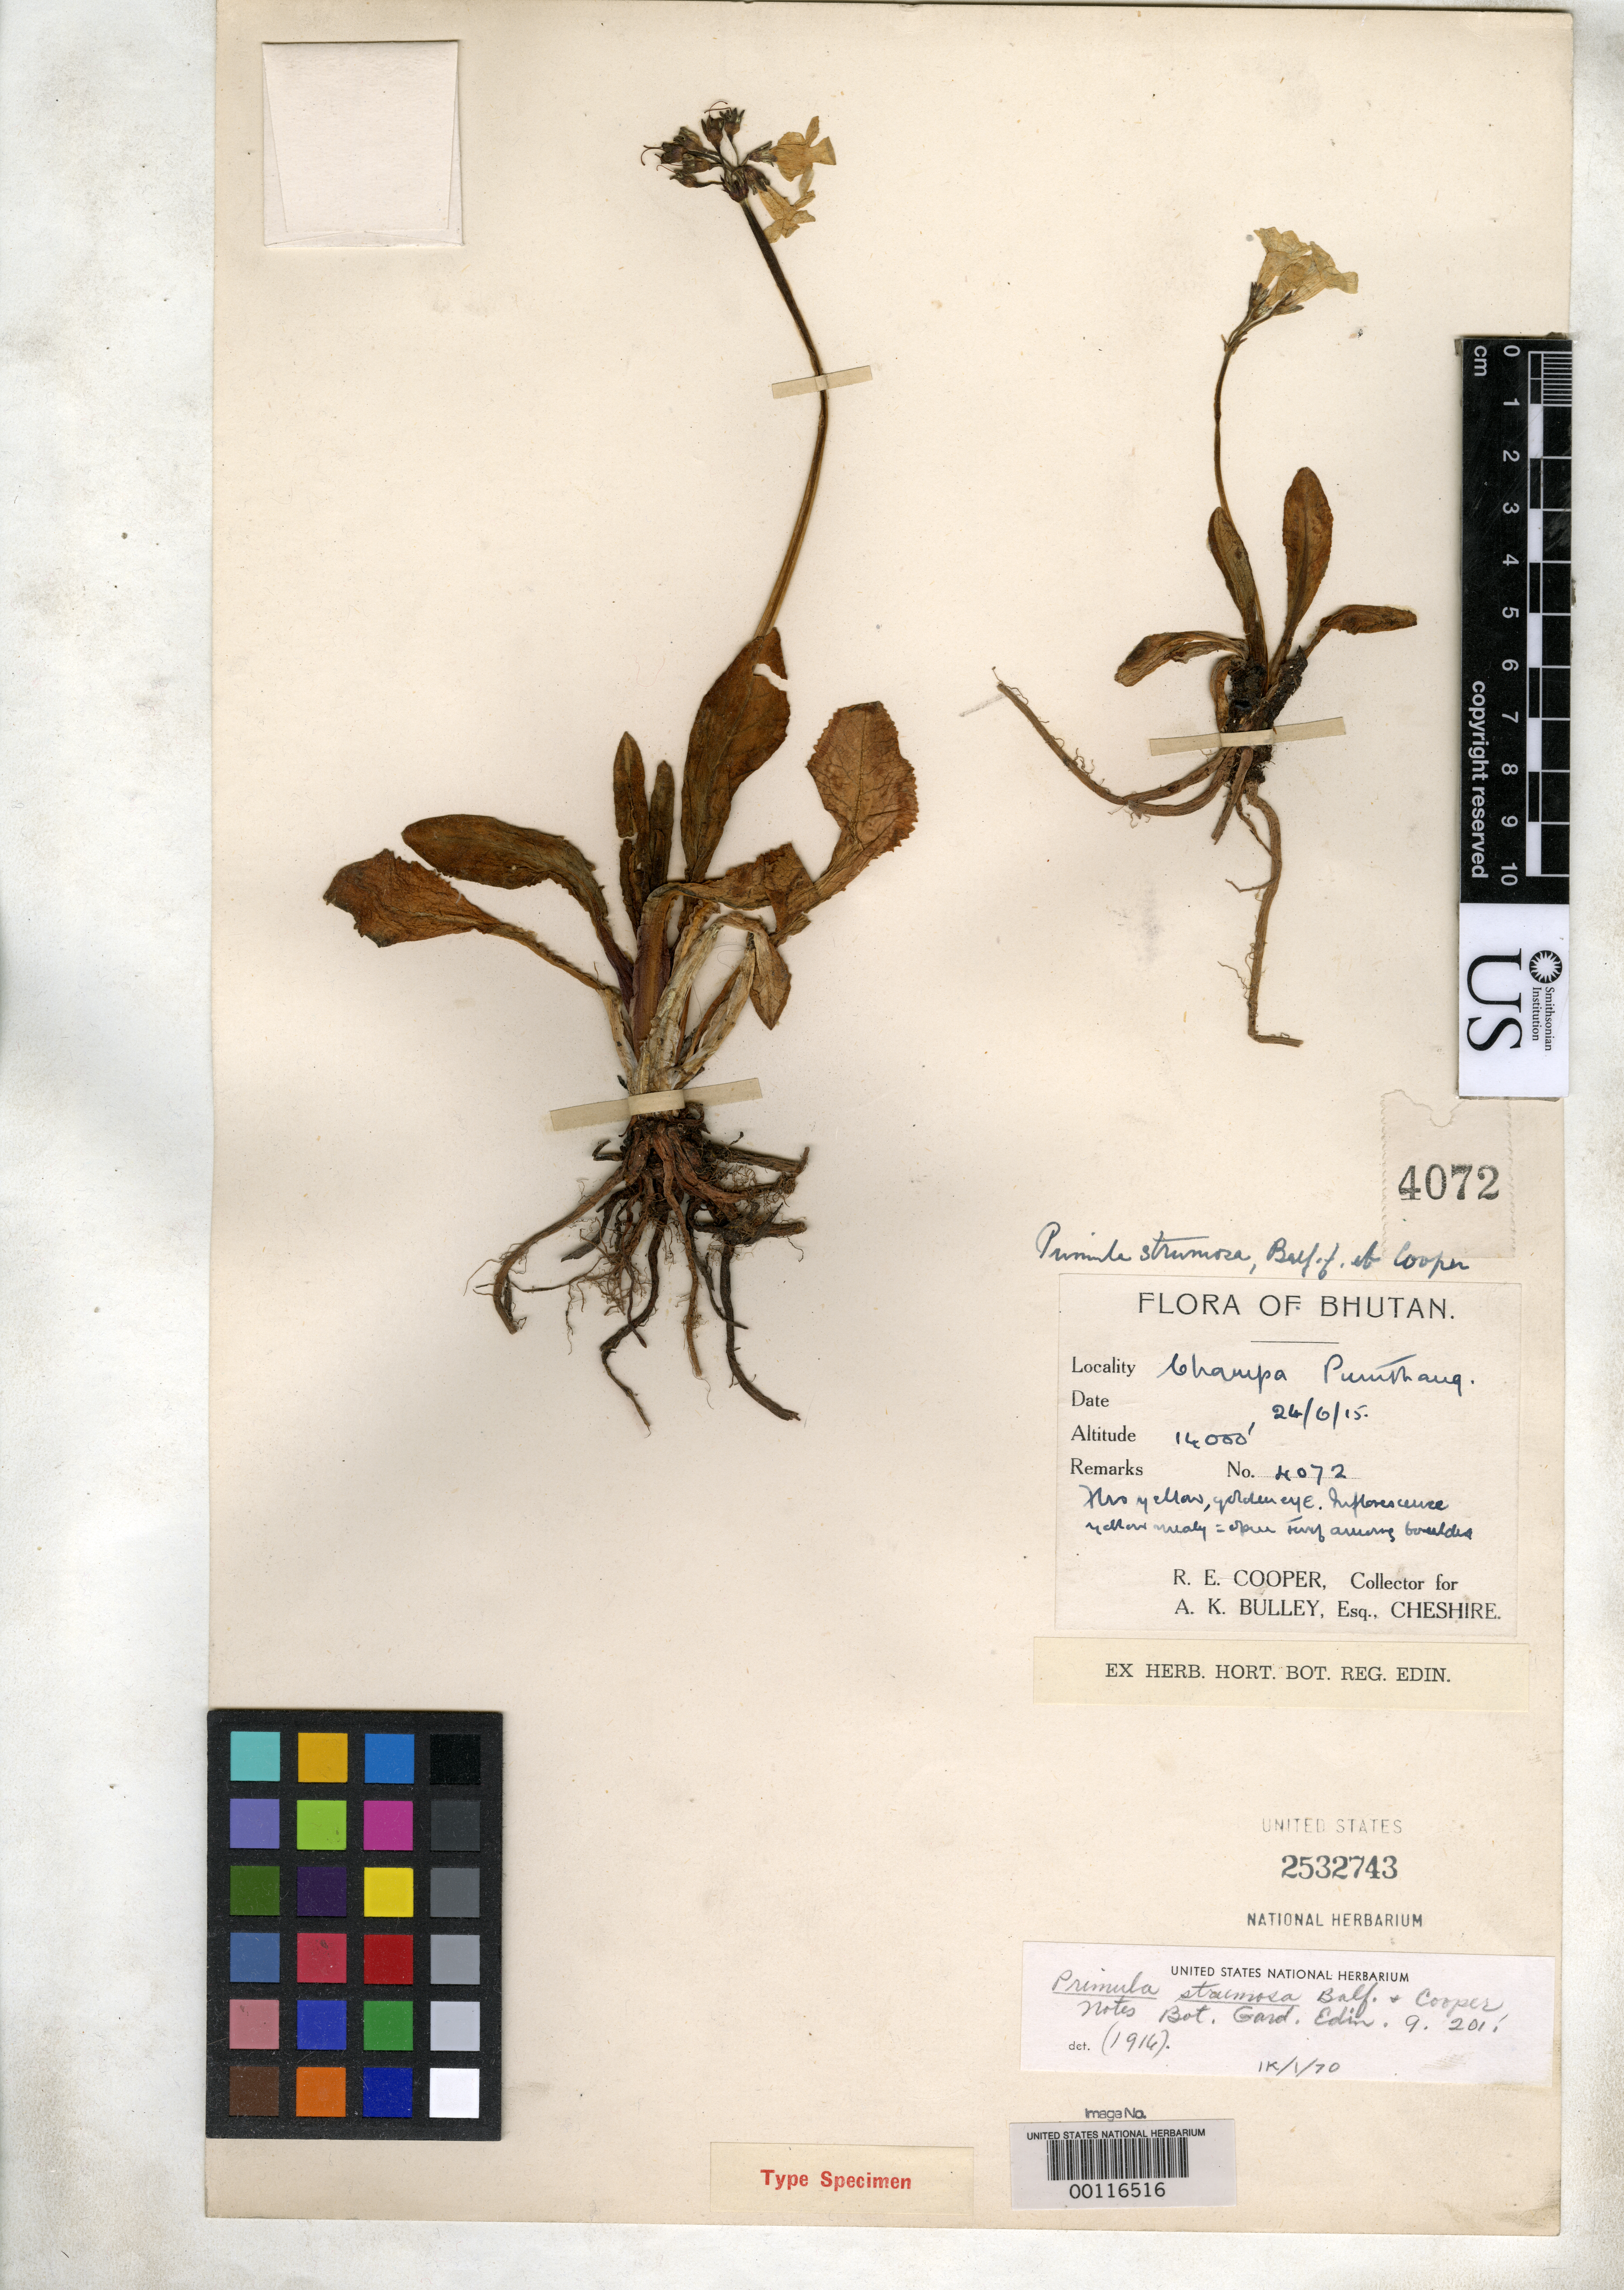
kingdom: Plantae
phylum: Tracheophyta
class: Magnoliopsida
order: Ericales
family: Primulaceae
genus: Primula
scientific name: Primula strumosa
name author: Balf. f. & R.E. Cooper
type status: Isotype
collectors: R. E. Cooper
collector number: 4072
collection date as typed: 24 Jun 1915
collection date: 1915-06-24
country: Bhutan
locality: Champa Pumthang.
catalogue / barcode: US 2532743